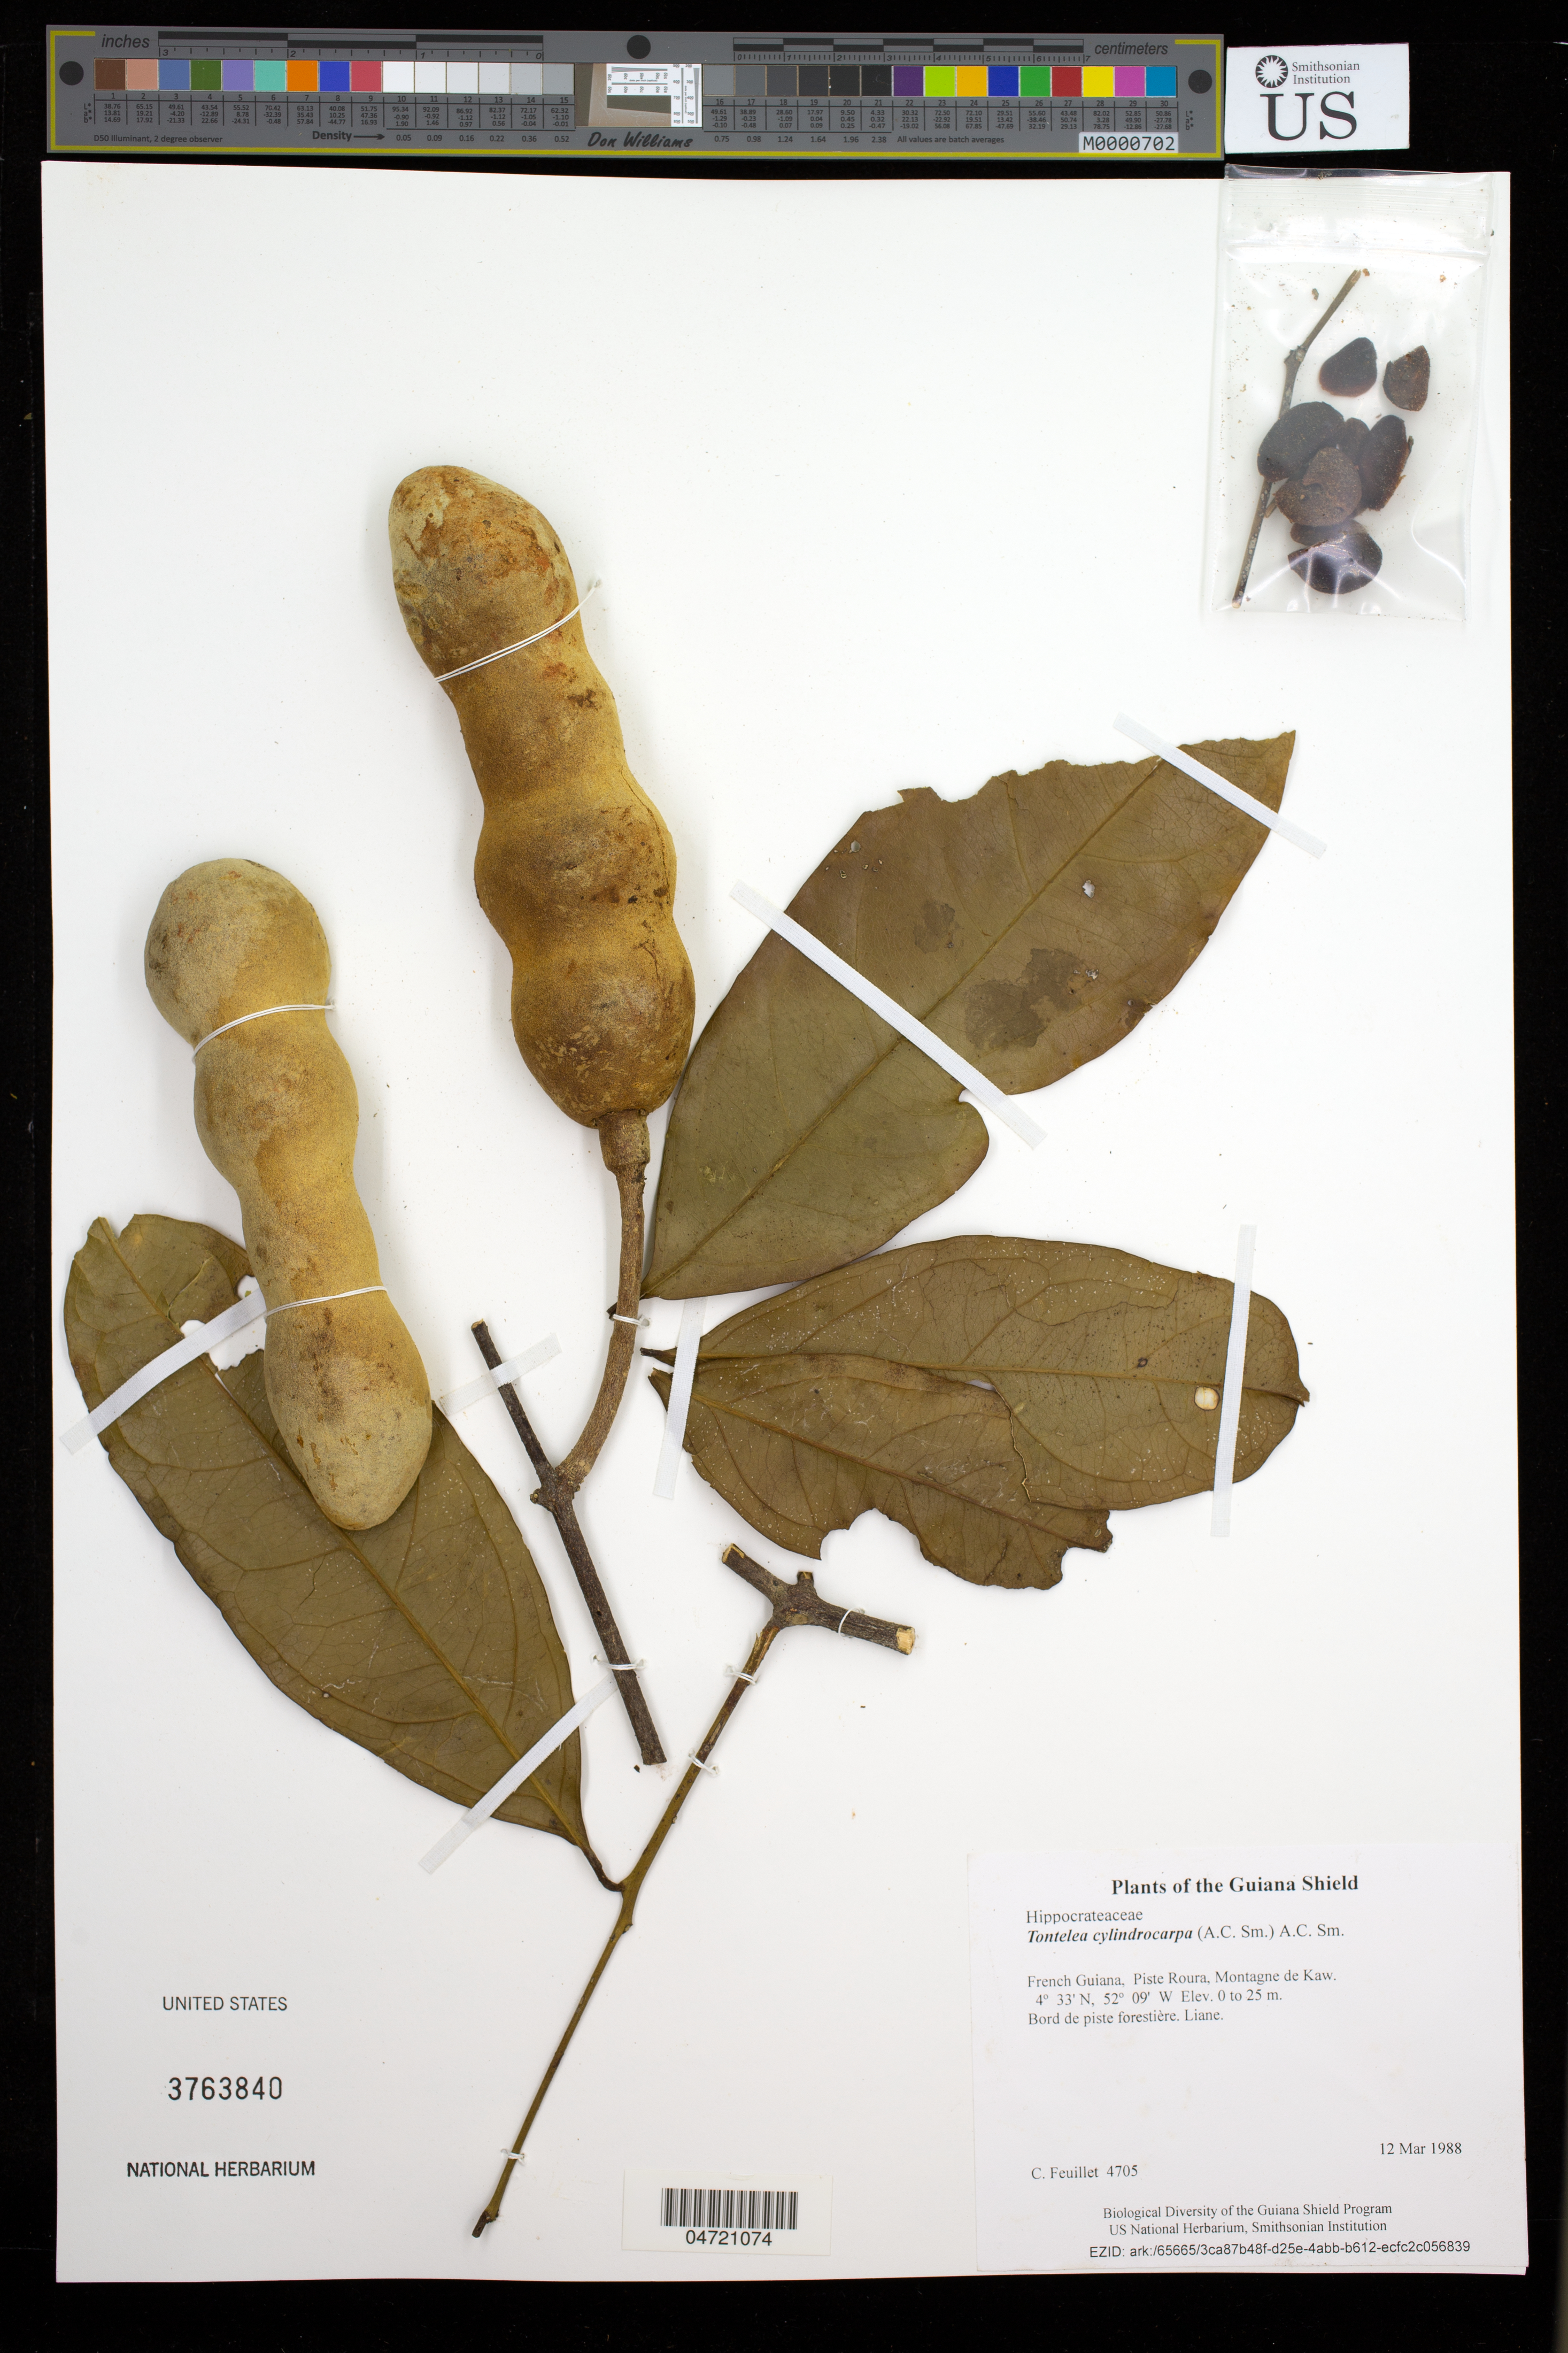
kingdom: Plantae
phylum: Tracheophyta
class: Magnoliopsida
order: Celastrales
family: Celastraceae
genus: Tontelea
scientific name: Tontelea cylindrocarpa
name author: (A.C. Sm.) A.C. Sm.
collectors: C. Feuillet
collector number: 4705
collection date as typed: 12 Mar 1988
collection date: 1988-03-12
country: French Guiana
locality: Piste Roura, Montagne de Kaw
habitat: Bord de piste forestière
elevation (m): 0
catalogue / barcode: US 3763840